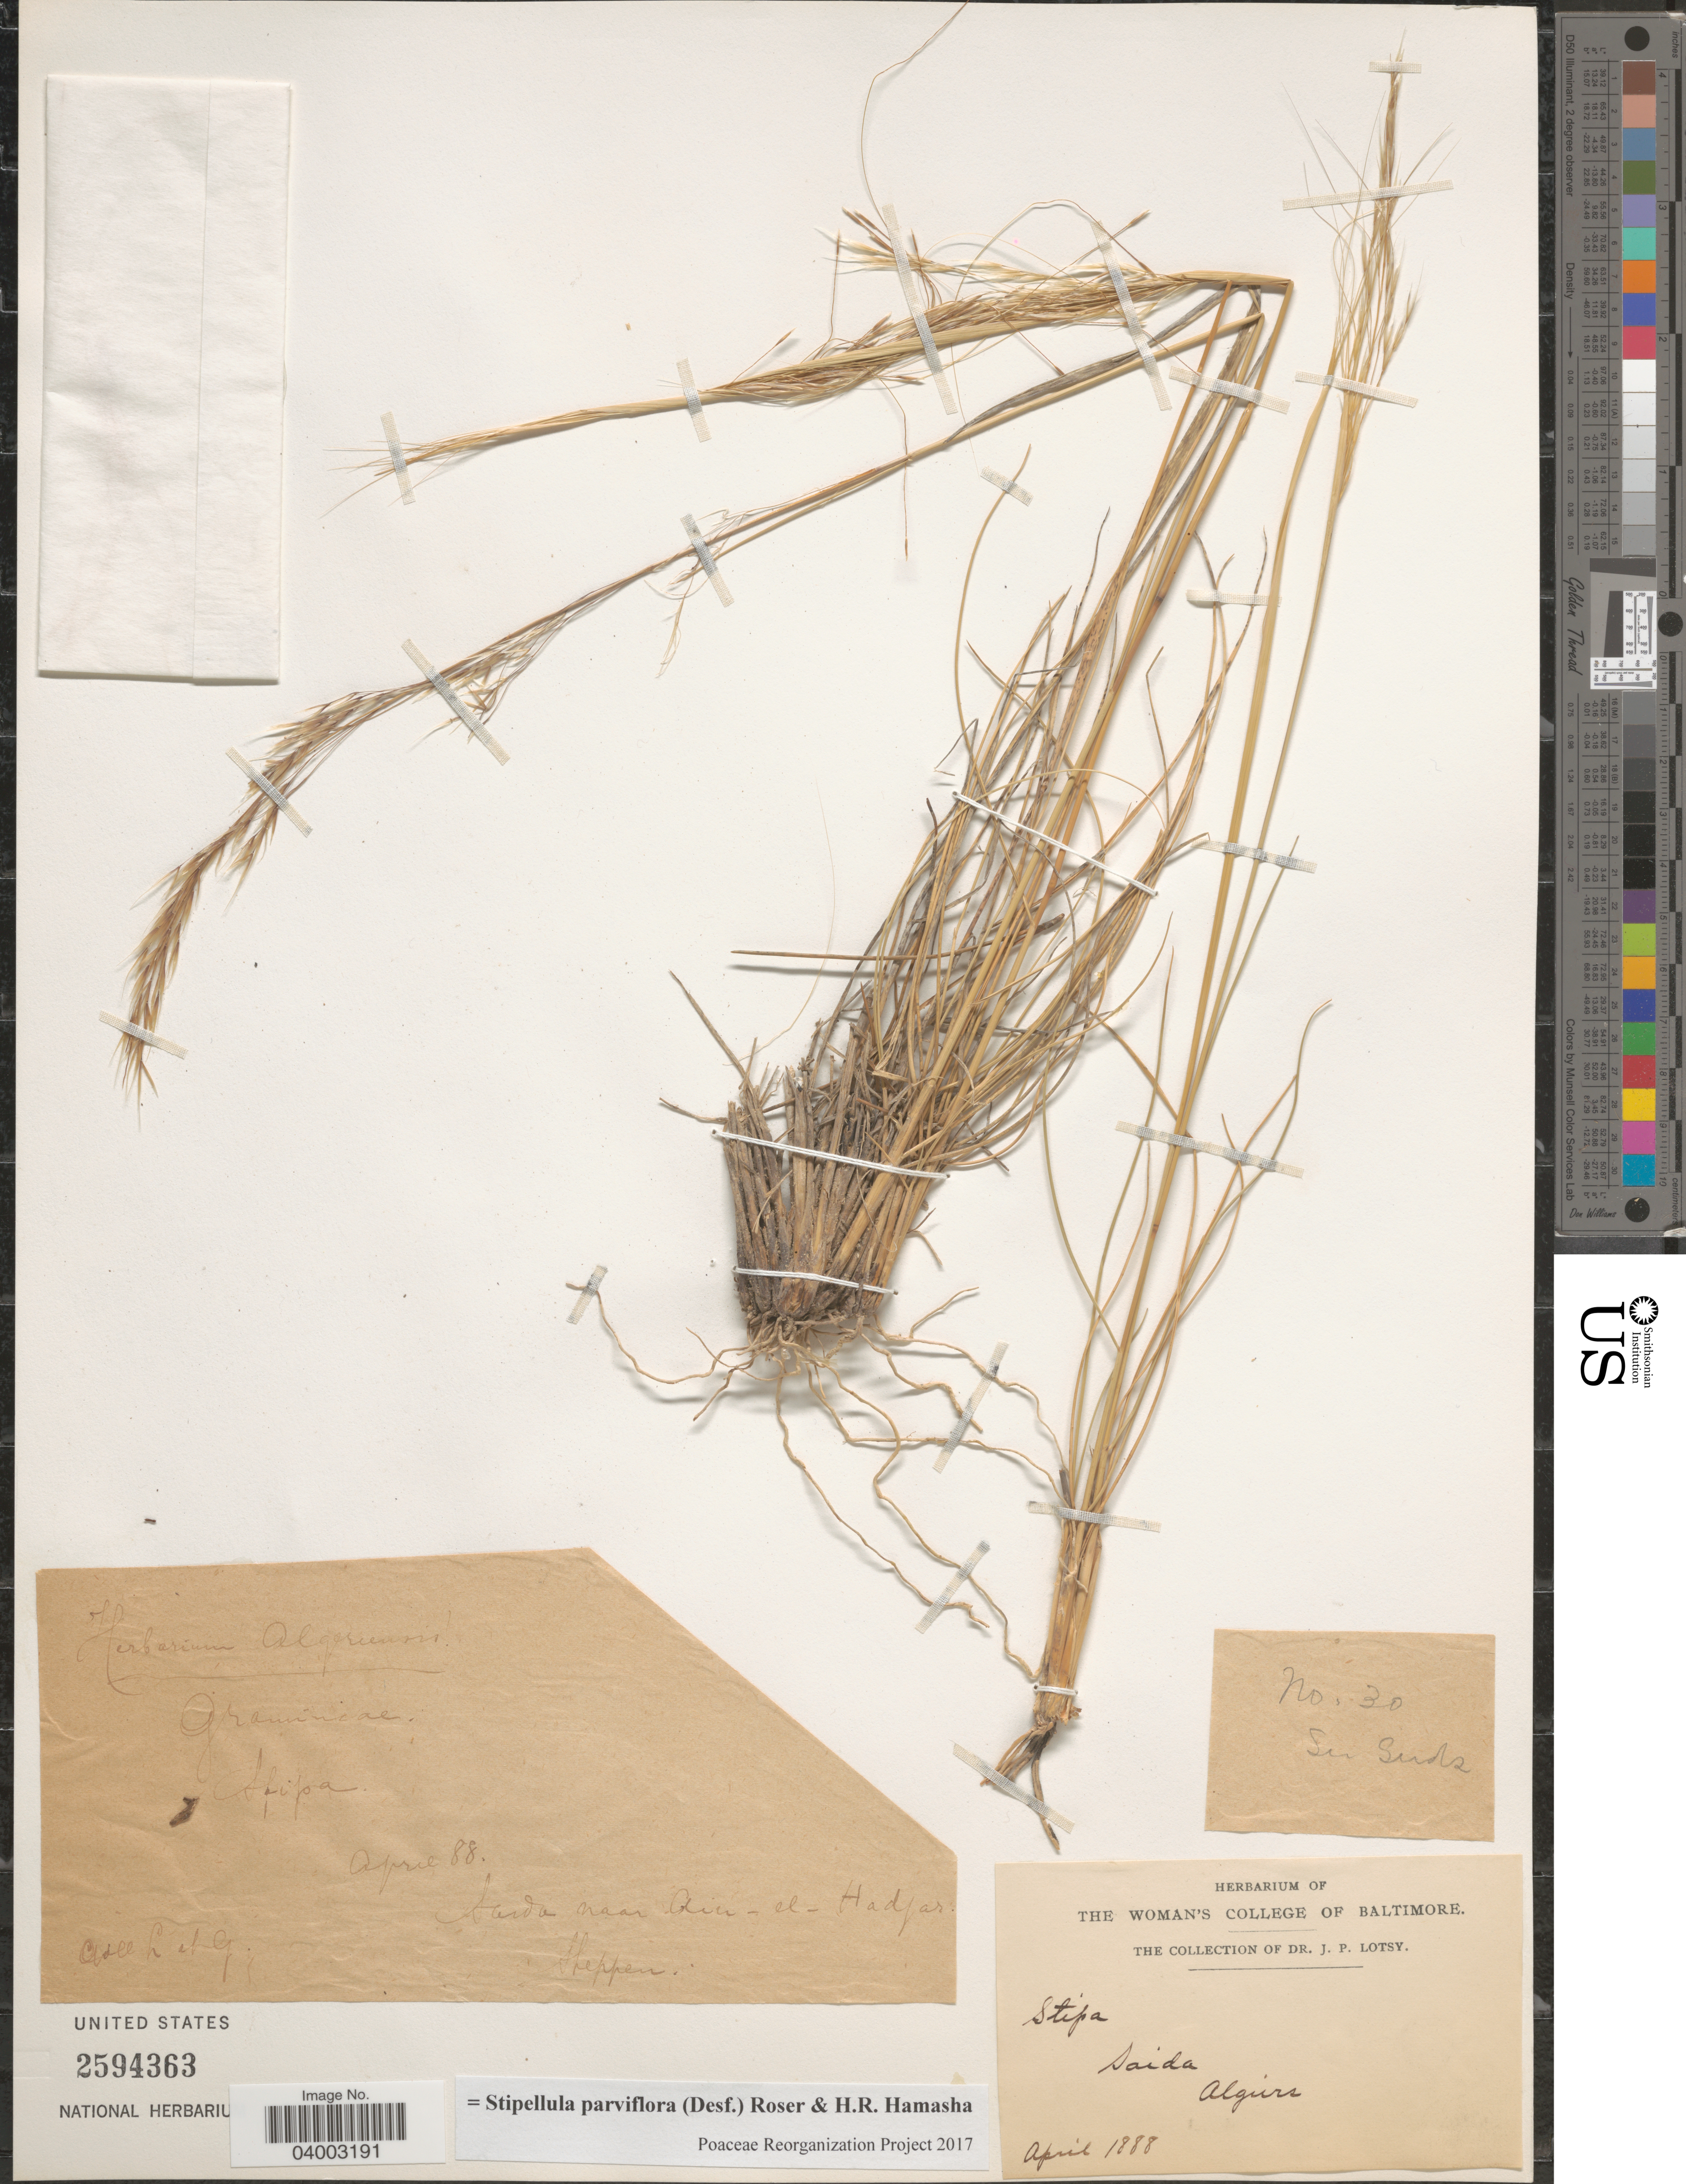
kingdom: Plantae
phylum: Tracheophyta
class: Liliopsida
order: Poales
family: Poaceae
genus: Stipellula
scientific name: Stipellula parviflora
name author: (Desf.) Röser & H. R. Hamasha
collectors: J. Lotsy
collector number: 30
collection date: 1888-04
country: Algeria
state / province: Saïda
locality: Algiers. saida near Ain-el-Hadjar.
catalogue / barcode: US 2594363